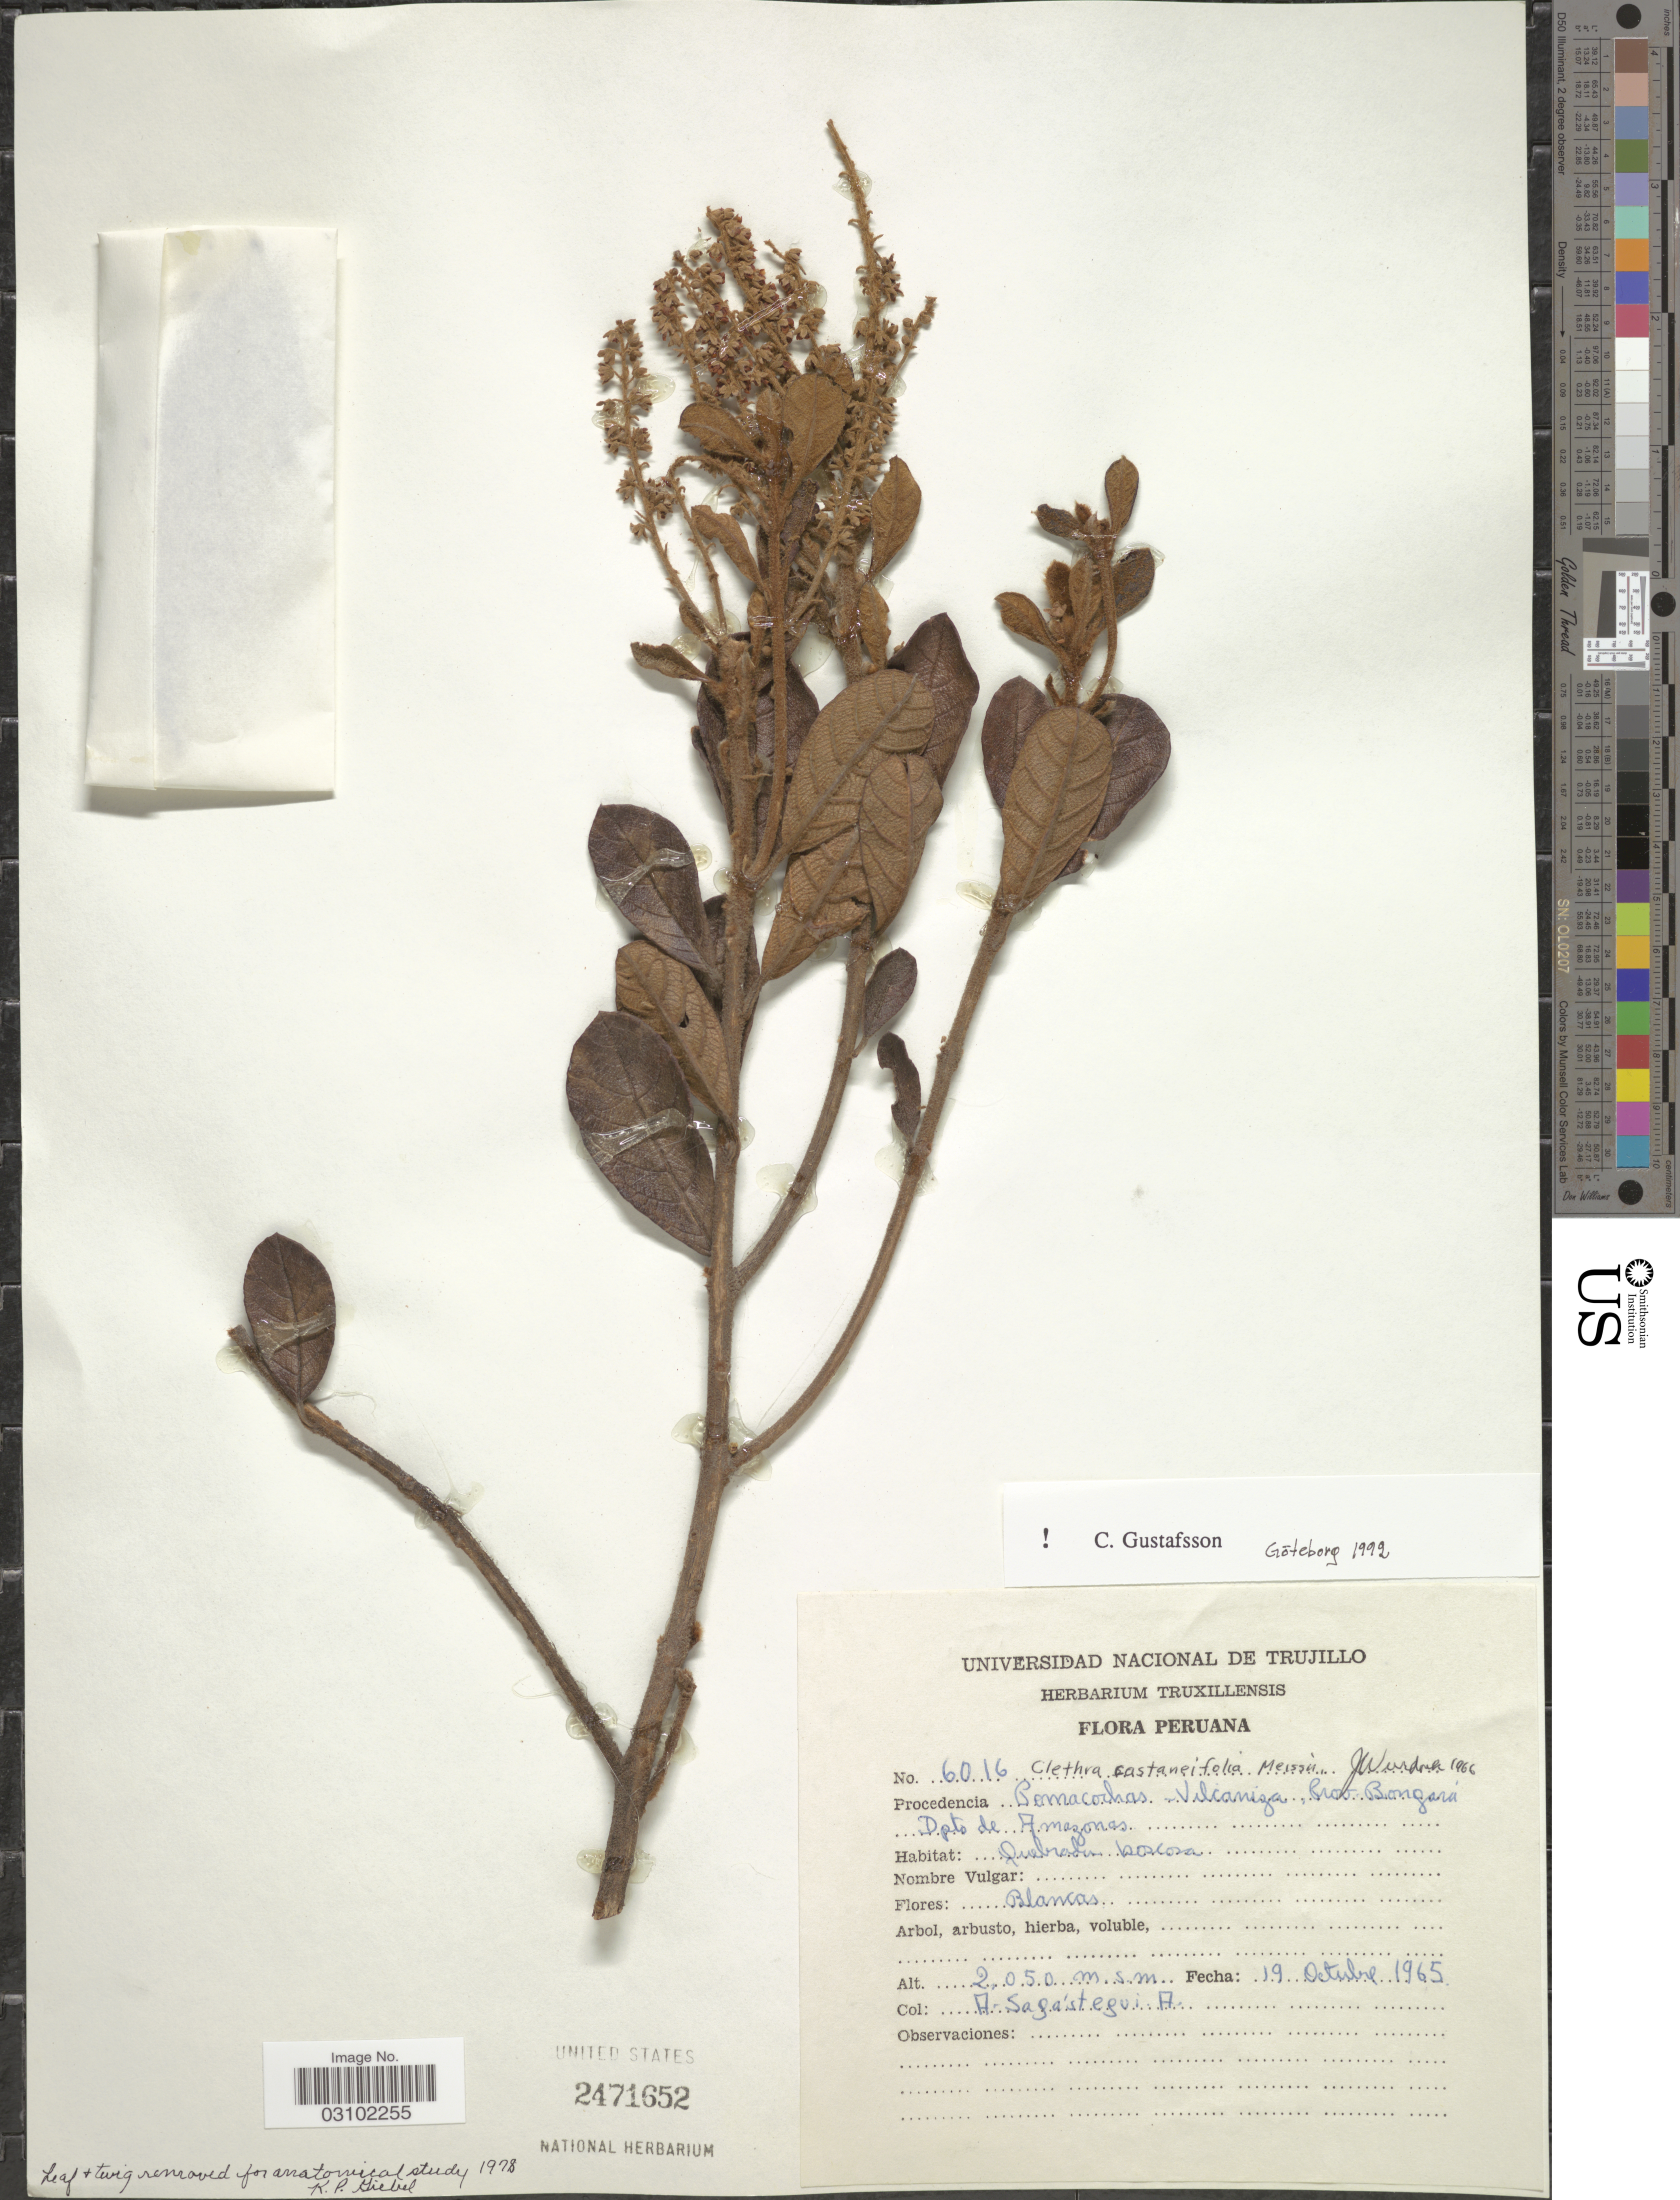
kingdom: Plantae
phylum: Tracheophyta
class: Magnoliopsida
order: Ericales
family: Clethraceae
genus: Clethra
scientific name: Clethra castaneifolia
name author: Meisn.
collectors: A. Sagástegui A.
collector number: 6016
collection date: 1965-10-19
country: Peru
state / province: Amazonas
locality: Procedencia Pomacochas - Vilcaniza, Prov. Bongara, Dpto. de Amazonas.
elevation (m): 2050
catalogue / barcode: US 2471652